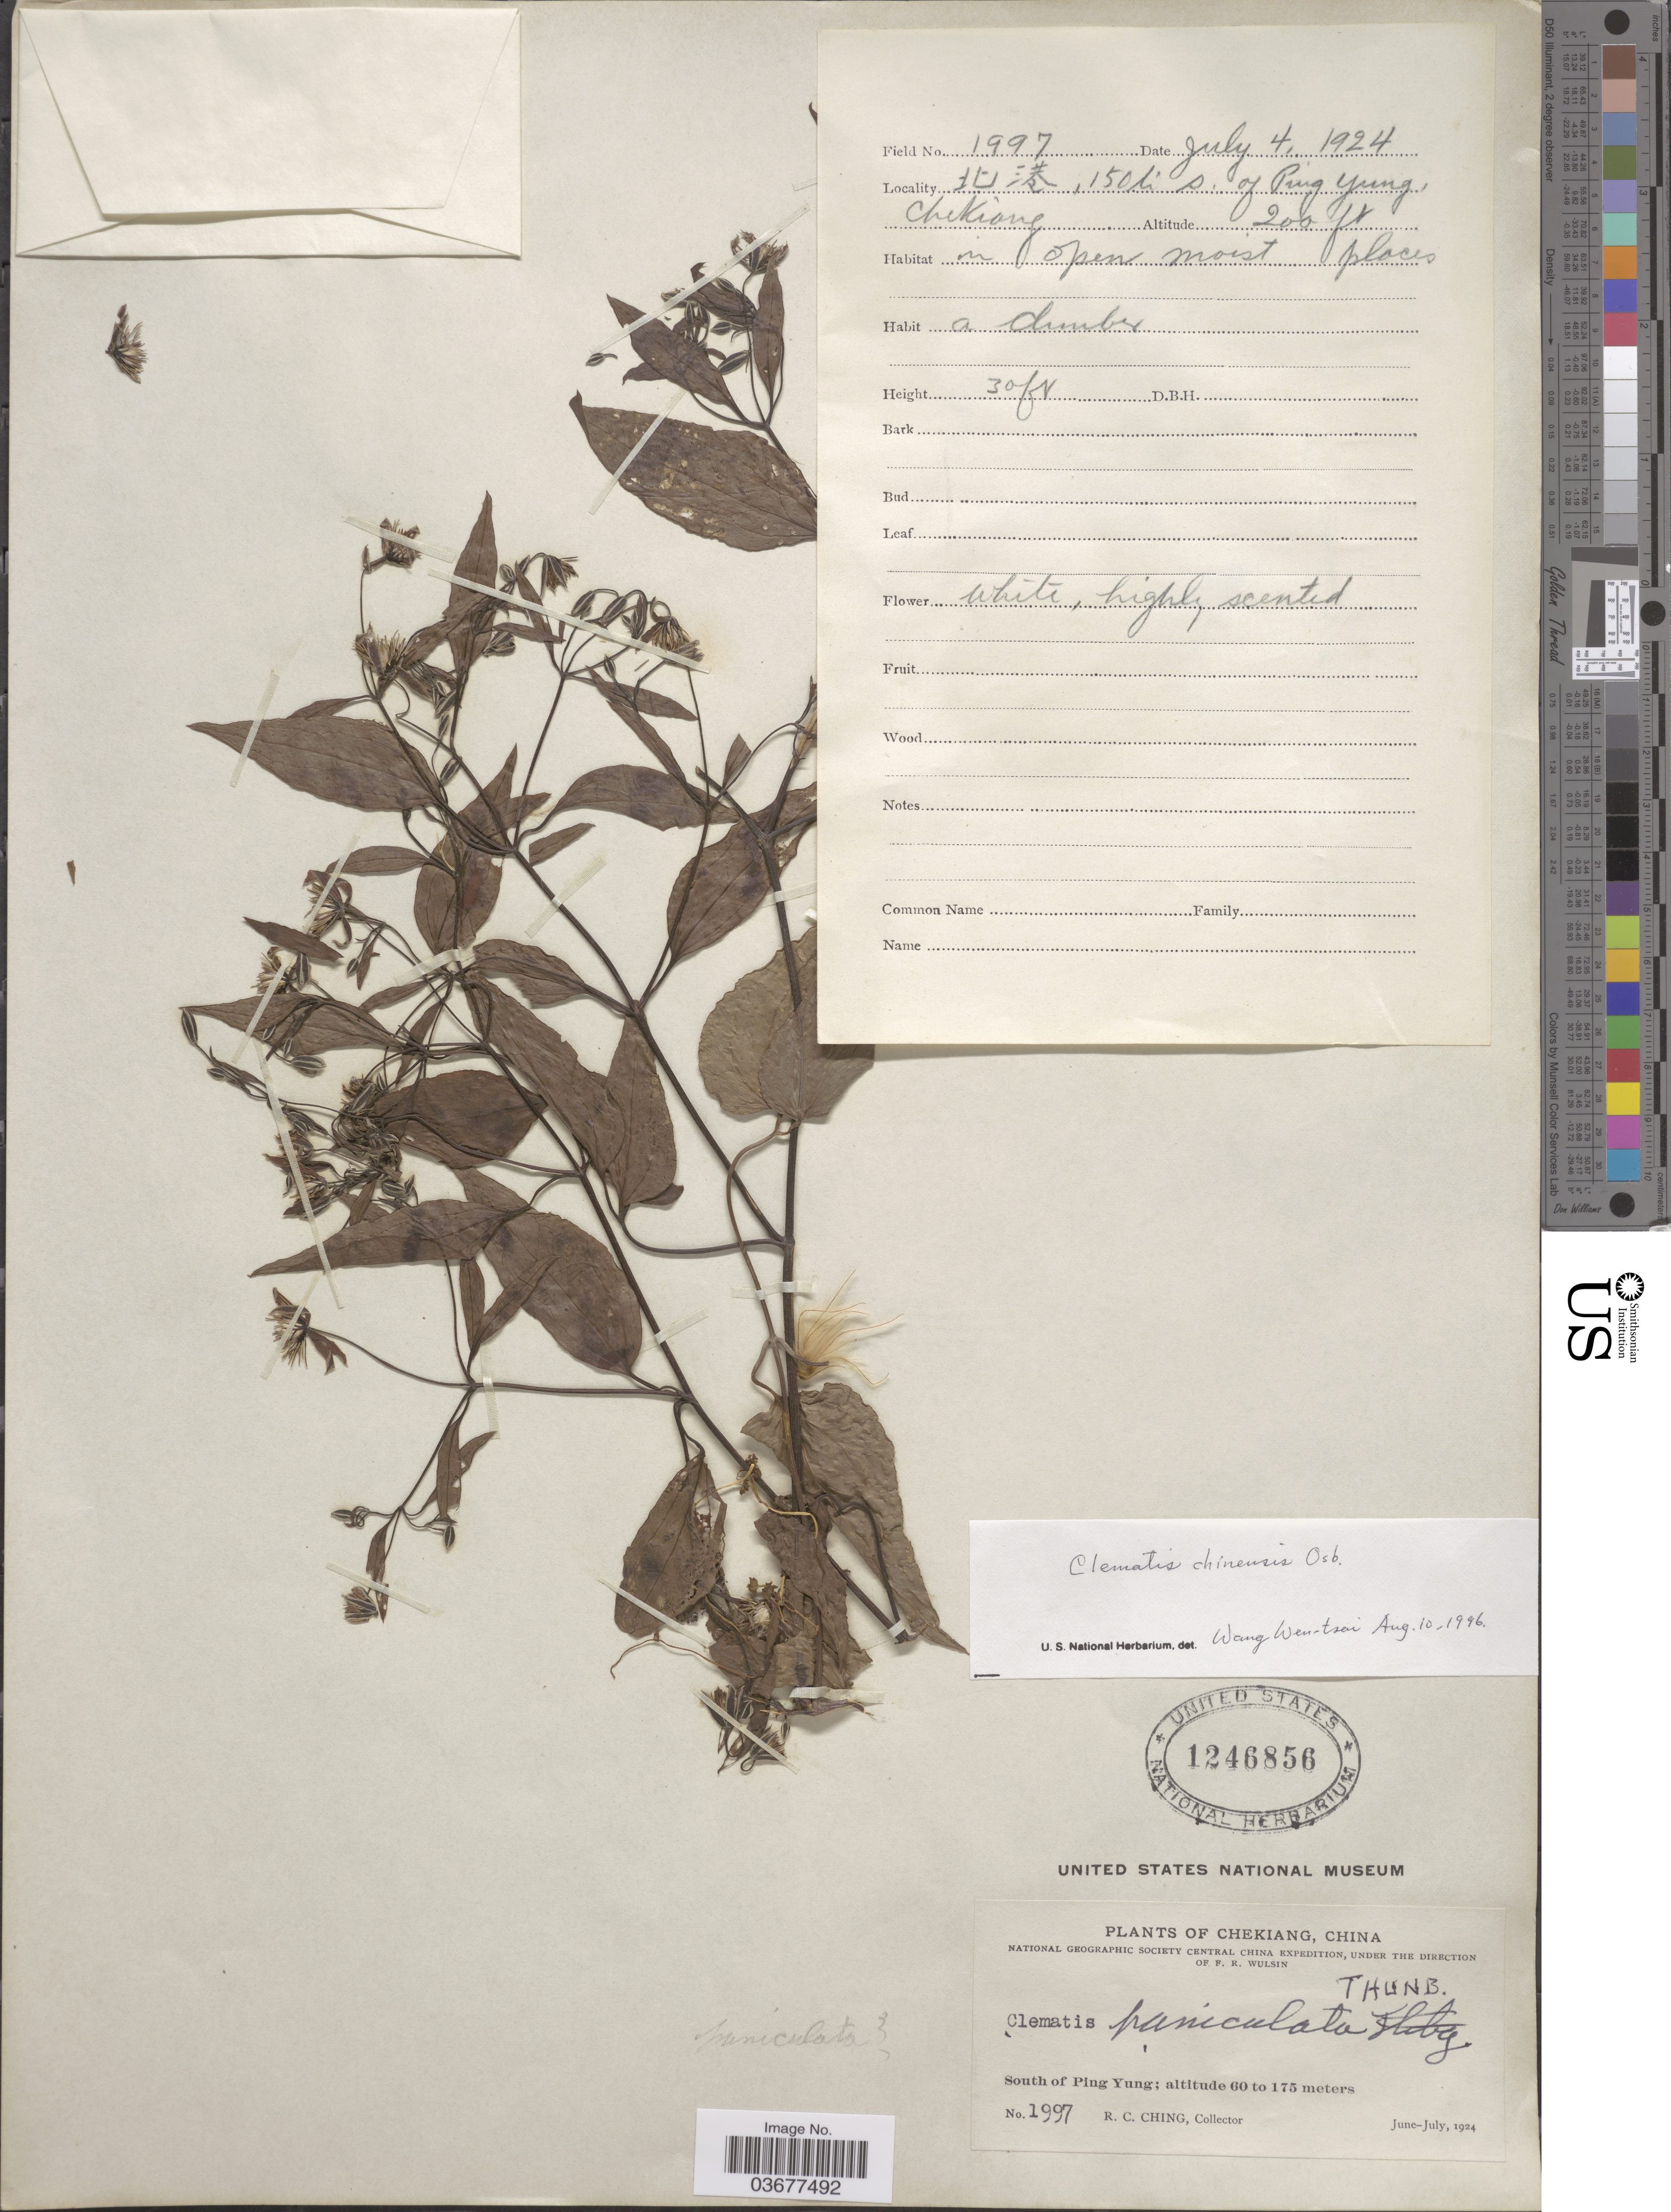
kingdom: Plantae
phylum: Tracheophyta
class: Magnoliopsida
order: Ranunculales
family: Ranunculaceae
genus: Clematis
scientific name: Clematis paniculata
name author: J.F. Gmel.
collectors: R. C. Ching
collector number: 1997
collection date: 1924-07-04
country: China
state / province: Zhejiang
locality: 150 li. S. of Ping Yung, Chongqing.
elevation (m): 60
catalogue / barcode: US 1246856